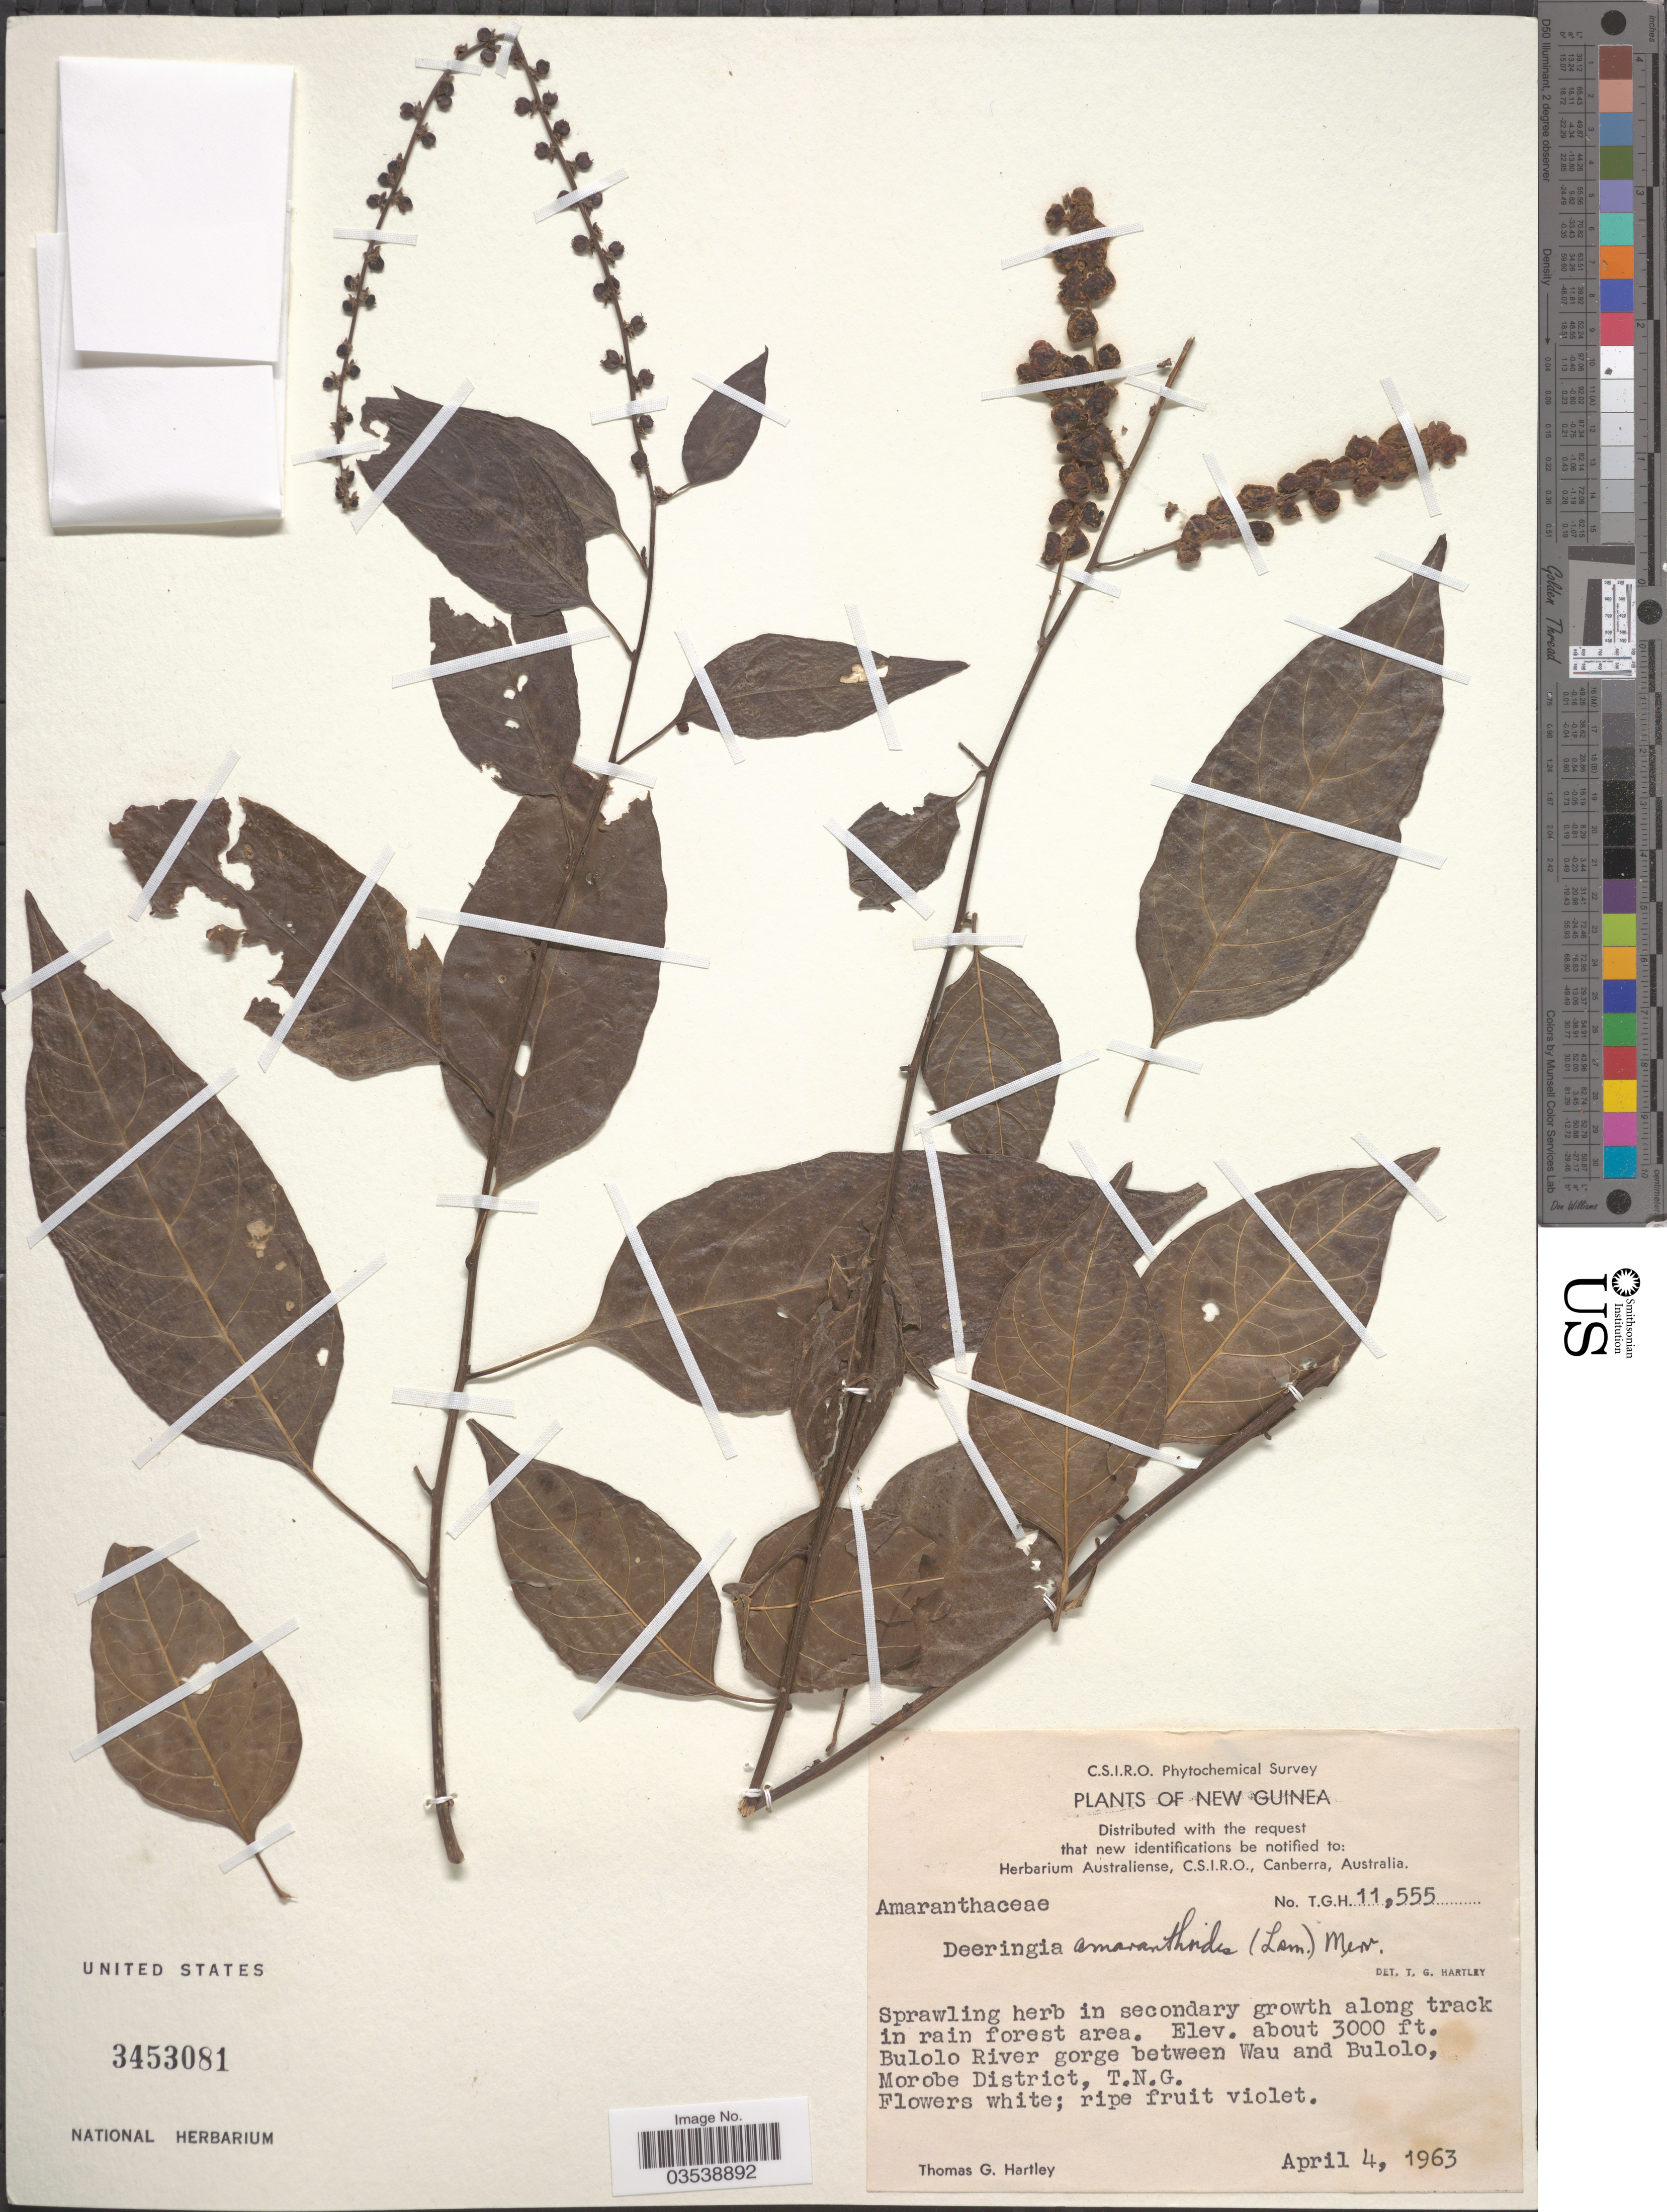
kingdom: Plantae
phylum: Tracheophyta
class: Magnoliopsida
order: Caryophyllales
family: Amaranthaceae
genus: Deeringia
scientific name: Deeringia amaranthoides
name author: (Lam.) Merr.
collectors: T. G. Hartley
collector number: T.G.H.11555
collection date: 1963-04-04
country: Papua New Guinea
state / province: Morobe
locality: New Guinea. Bulolo River gorge between Wau and Bulolo, Morobe District, T. N. G.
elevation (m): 914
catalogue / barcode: US 3453081